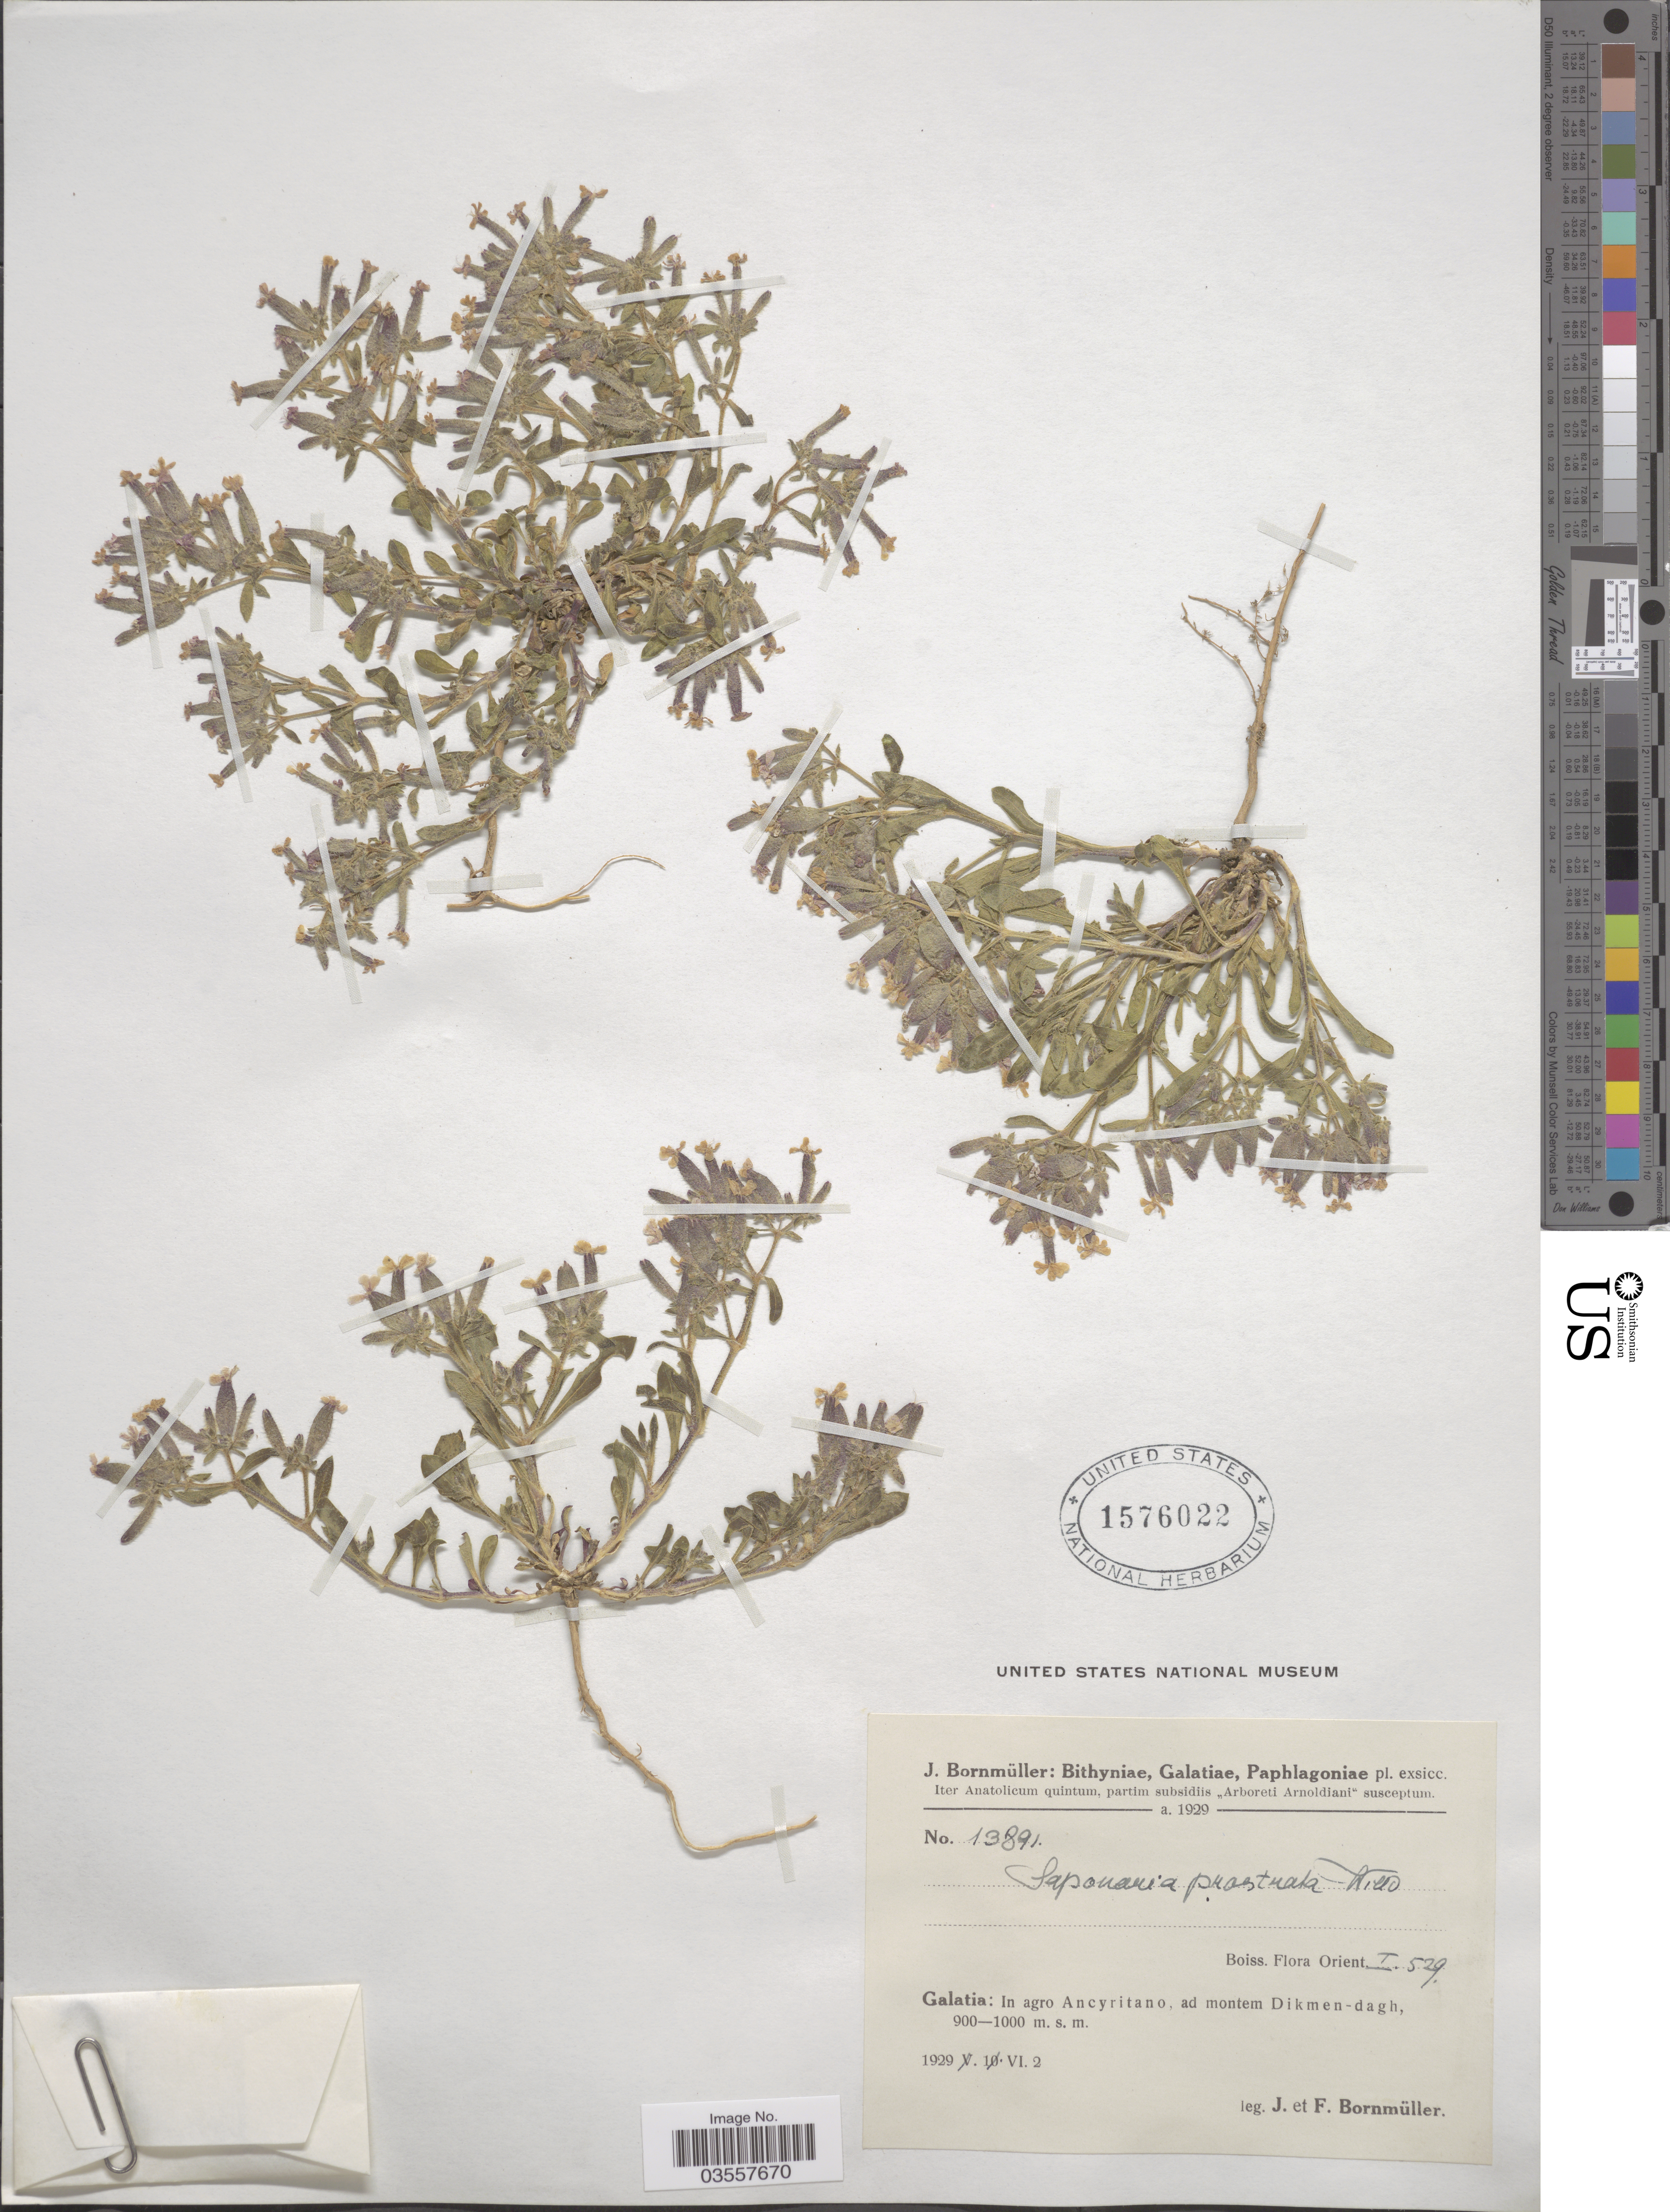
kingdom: Plantae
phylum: Tracheophyta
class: Magnoliopsida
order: Caryophyllales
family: Caryophyllaceae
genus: Saponaria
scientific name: Saponaria prostrata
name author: Willd.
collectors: J. Bornmüller & F. Bornmüller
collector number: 13891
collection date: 1929-06-02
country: Romania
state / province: Galati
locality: Galatia: In agro Ancyritano, ad montem Dikmen-dagh.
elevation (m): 900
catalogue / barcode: US 1576022